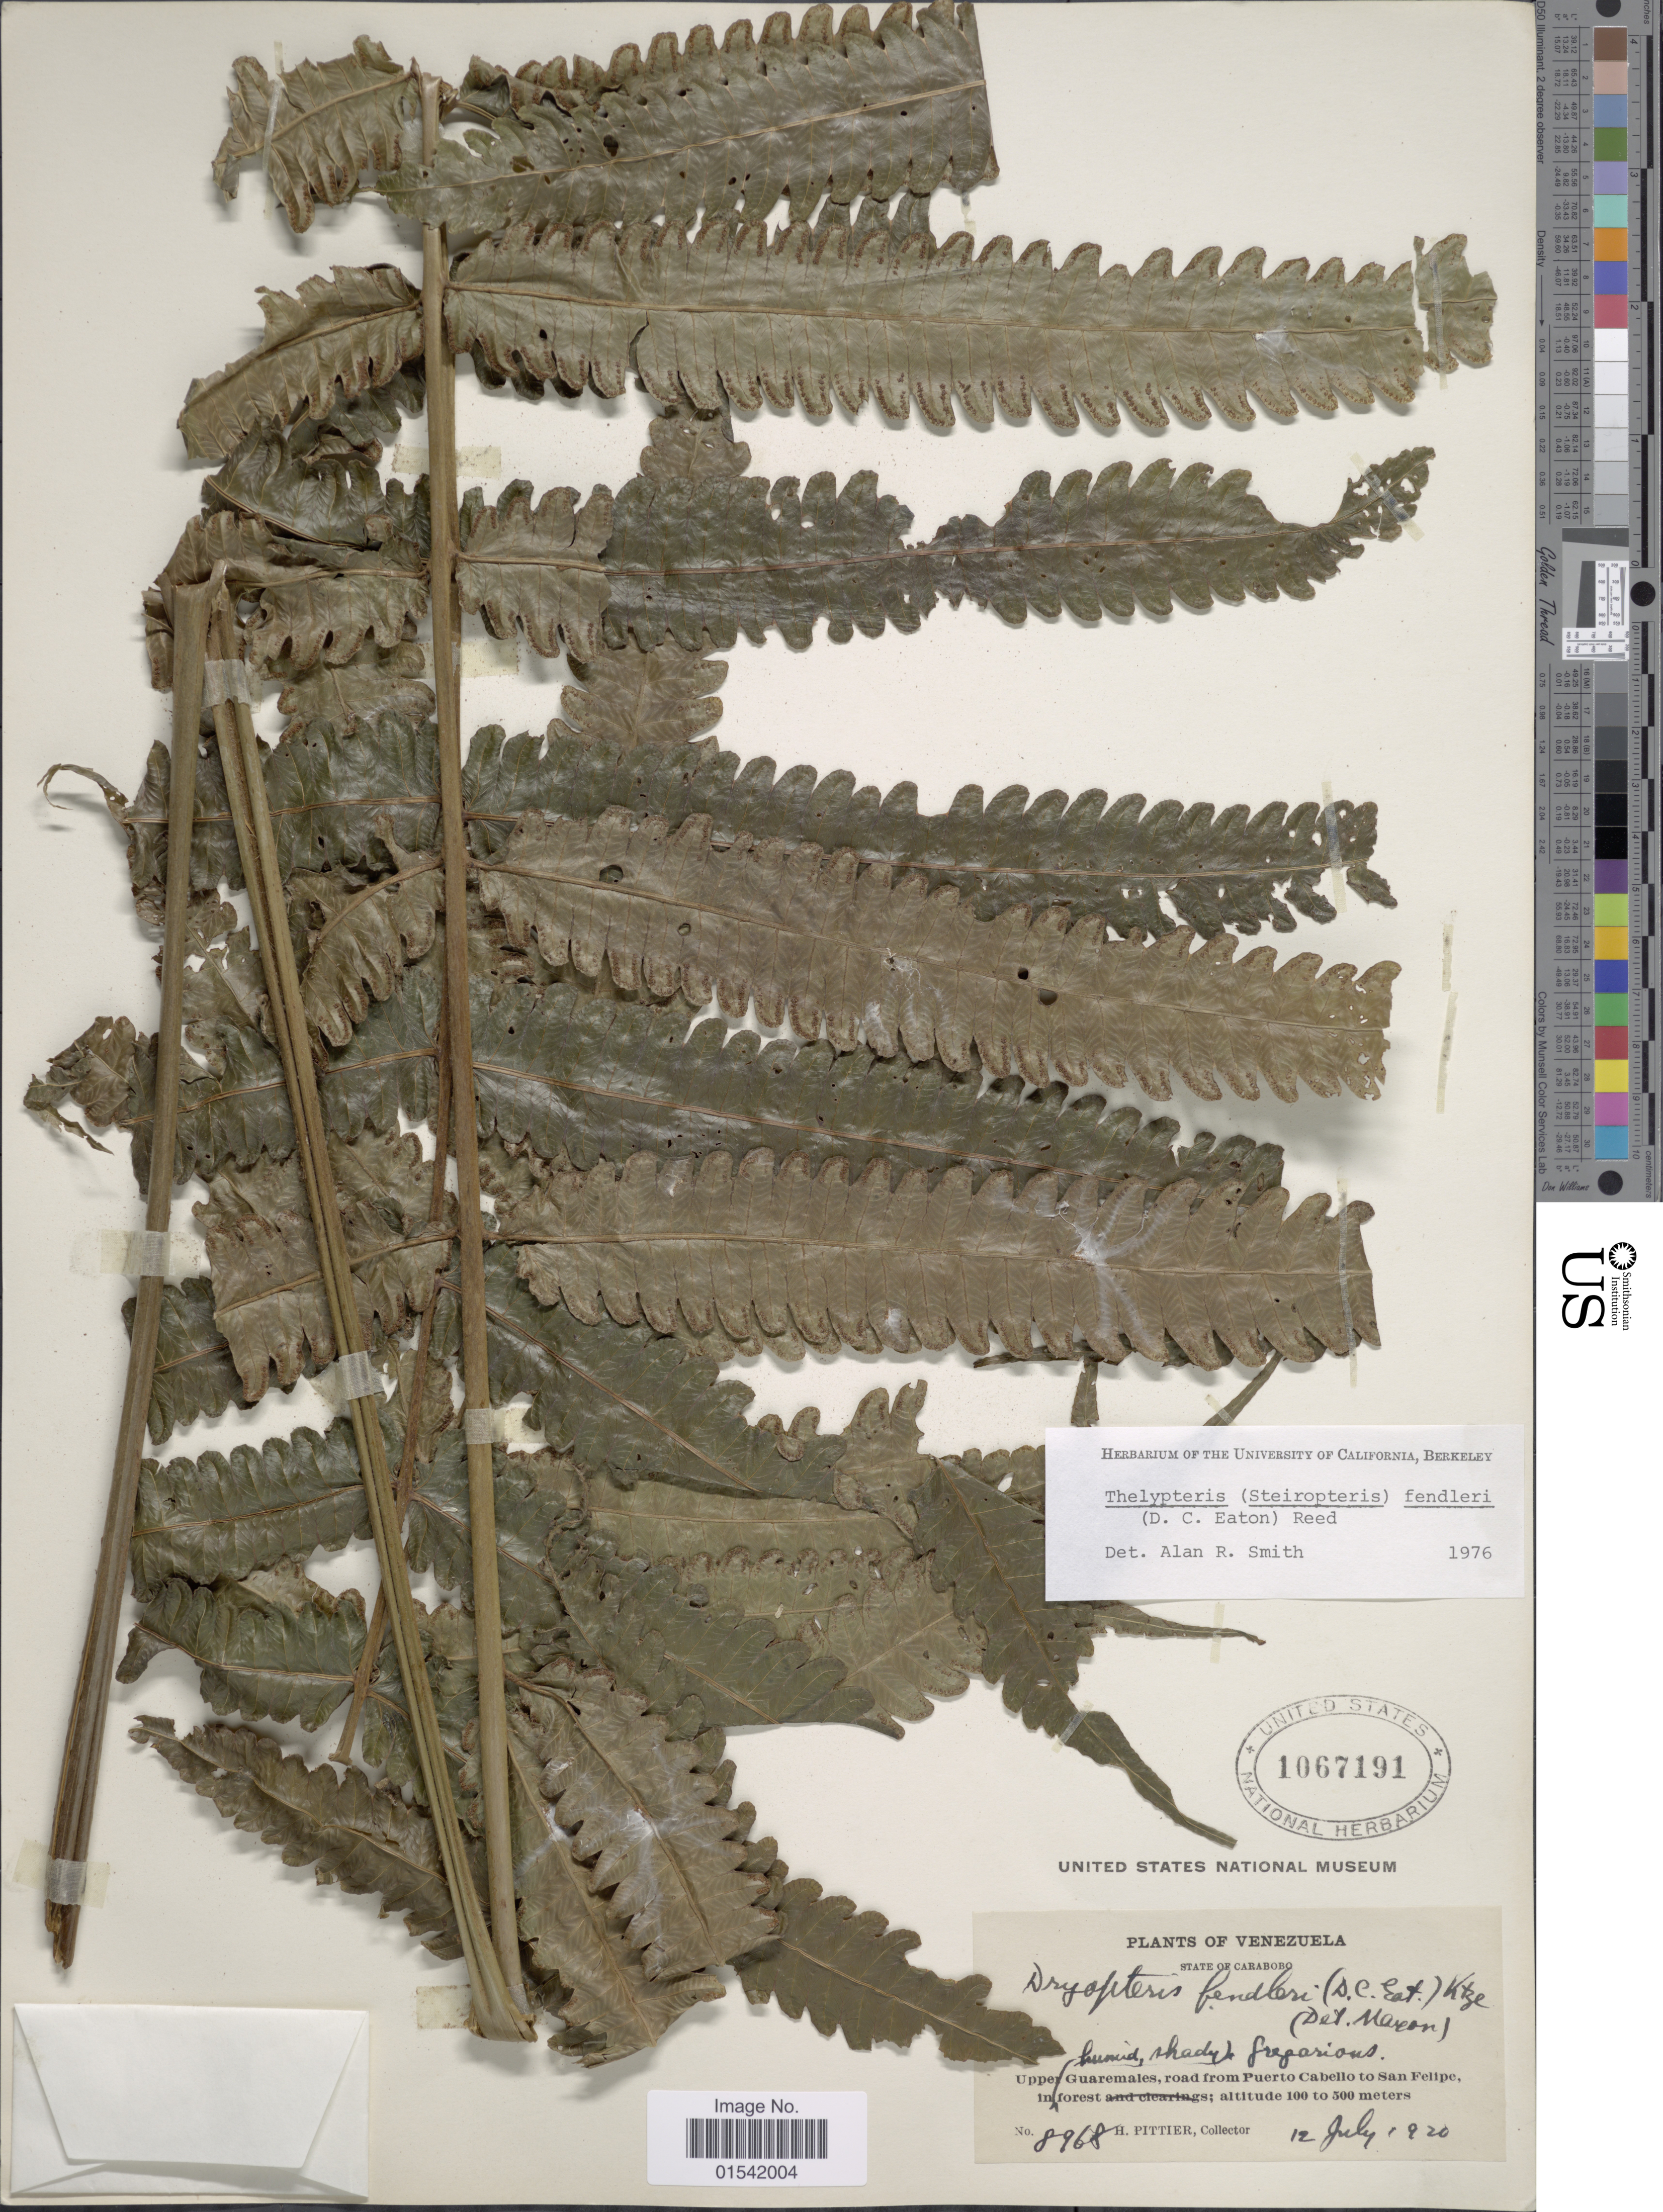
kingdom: Plantae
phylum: Tracheophyta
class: Polypodiopsida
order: Polypodiales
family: Thelypteridaceae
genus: Steiropteris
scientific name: Steiropteris fendleri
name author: (D.C. Eaton) Pic. Serm.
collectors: H. F. Pittier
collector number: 8968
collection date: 1920-07-12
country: Venezuela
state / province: Carabobo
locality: Upper Guaremales, road from Puerto Cabello to San Felipe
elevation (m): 100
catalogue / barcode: US 1067191